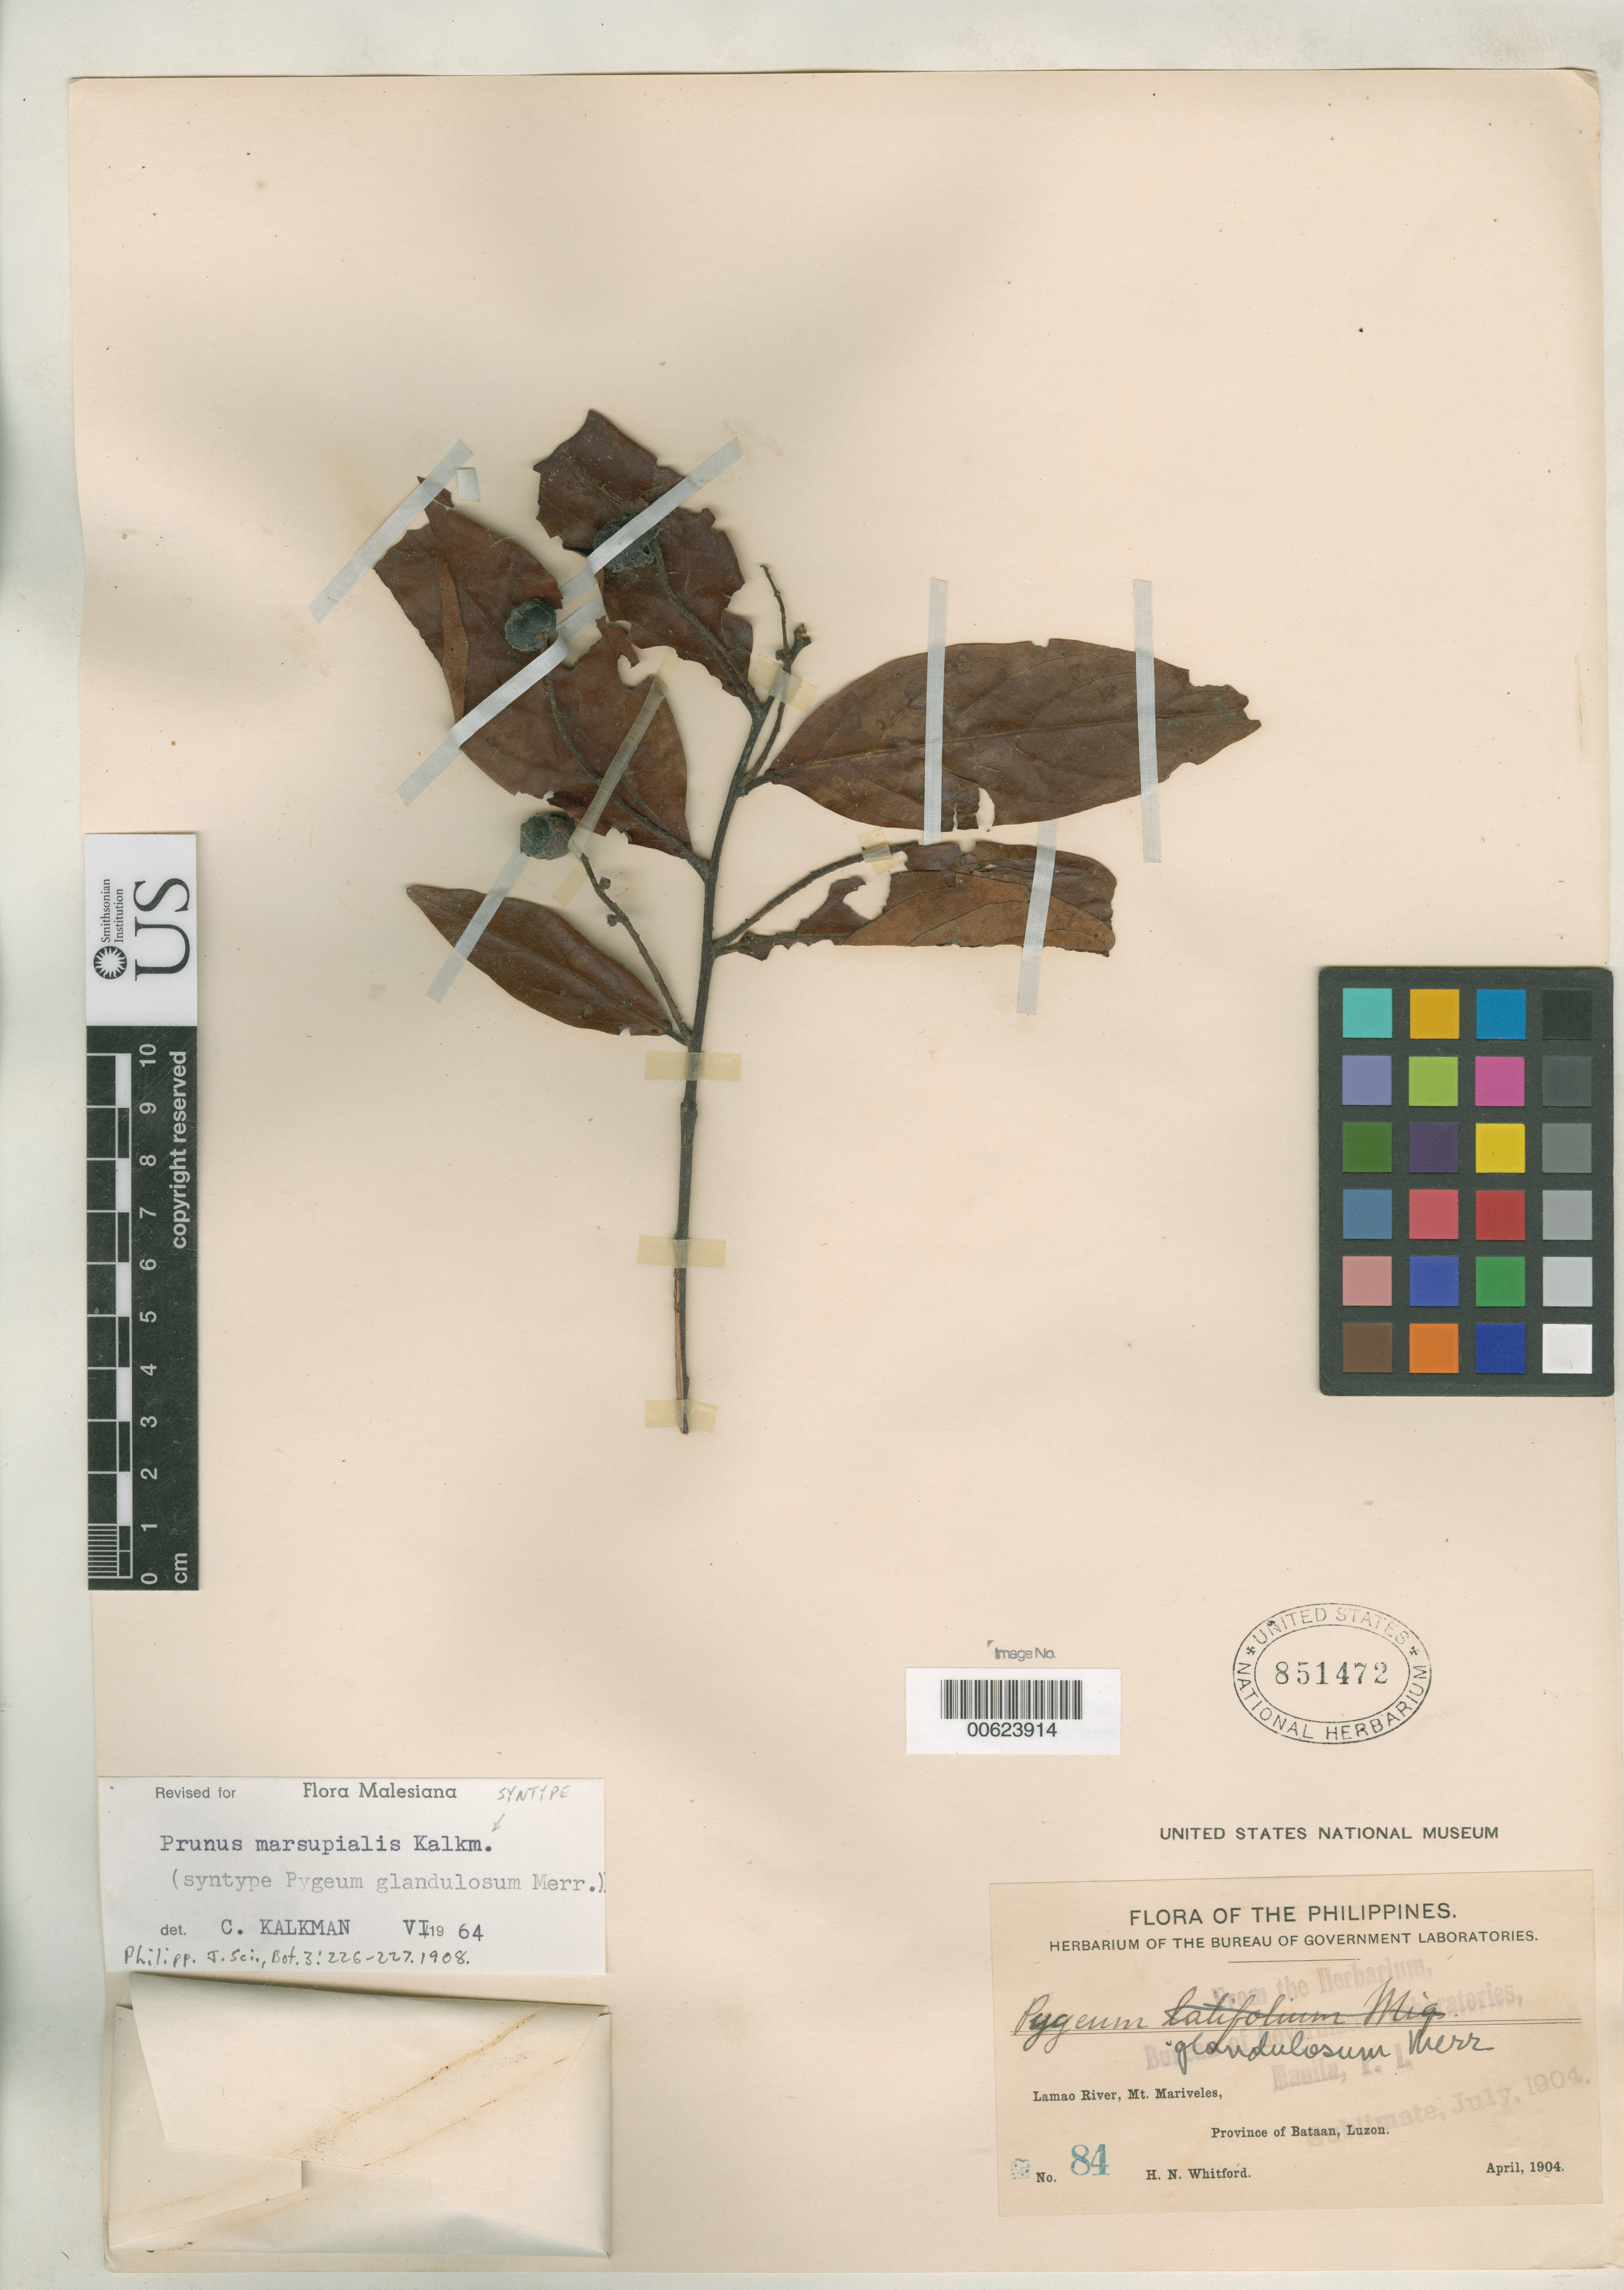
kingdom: Plantae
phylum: Tracheophyta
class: Magnoliopsida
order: Rosales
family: Rosaceae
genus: Pygeum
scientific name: Pygeum glandulosum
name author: Merr.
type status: Syntype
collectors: H. N. Whitford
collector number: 84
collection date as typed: Apr 1904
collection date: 1904-04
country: Philippines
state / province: Central Luzon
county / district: Bataan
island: Luzon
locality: Lamao River, Mt Mariveles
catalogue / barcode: US 851472